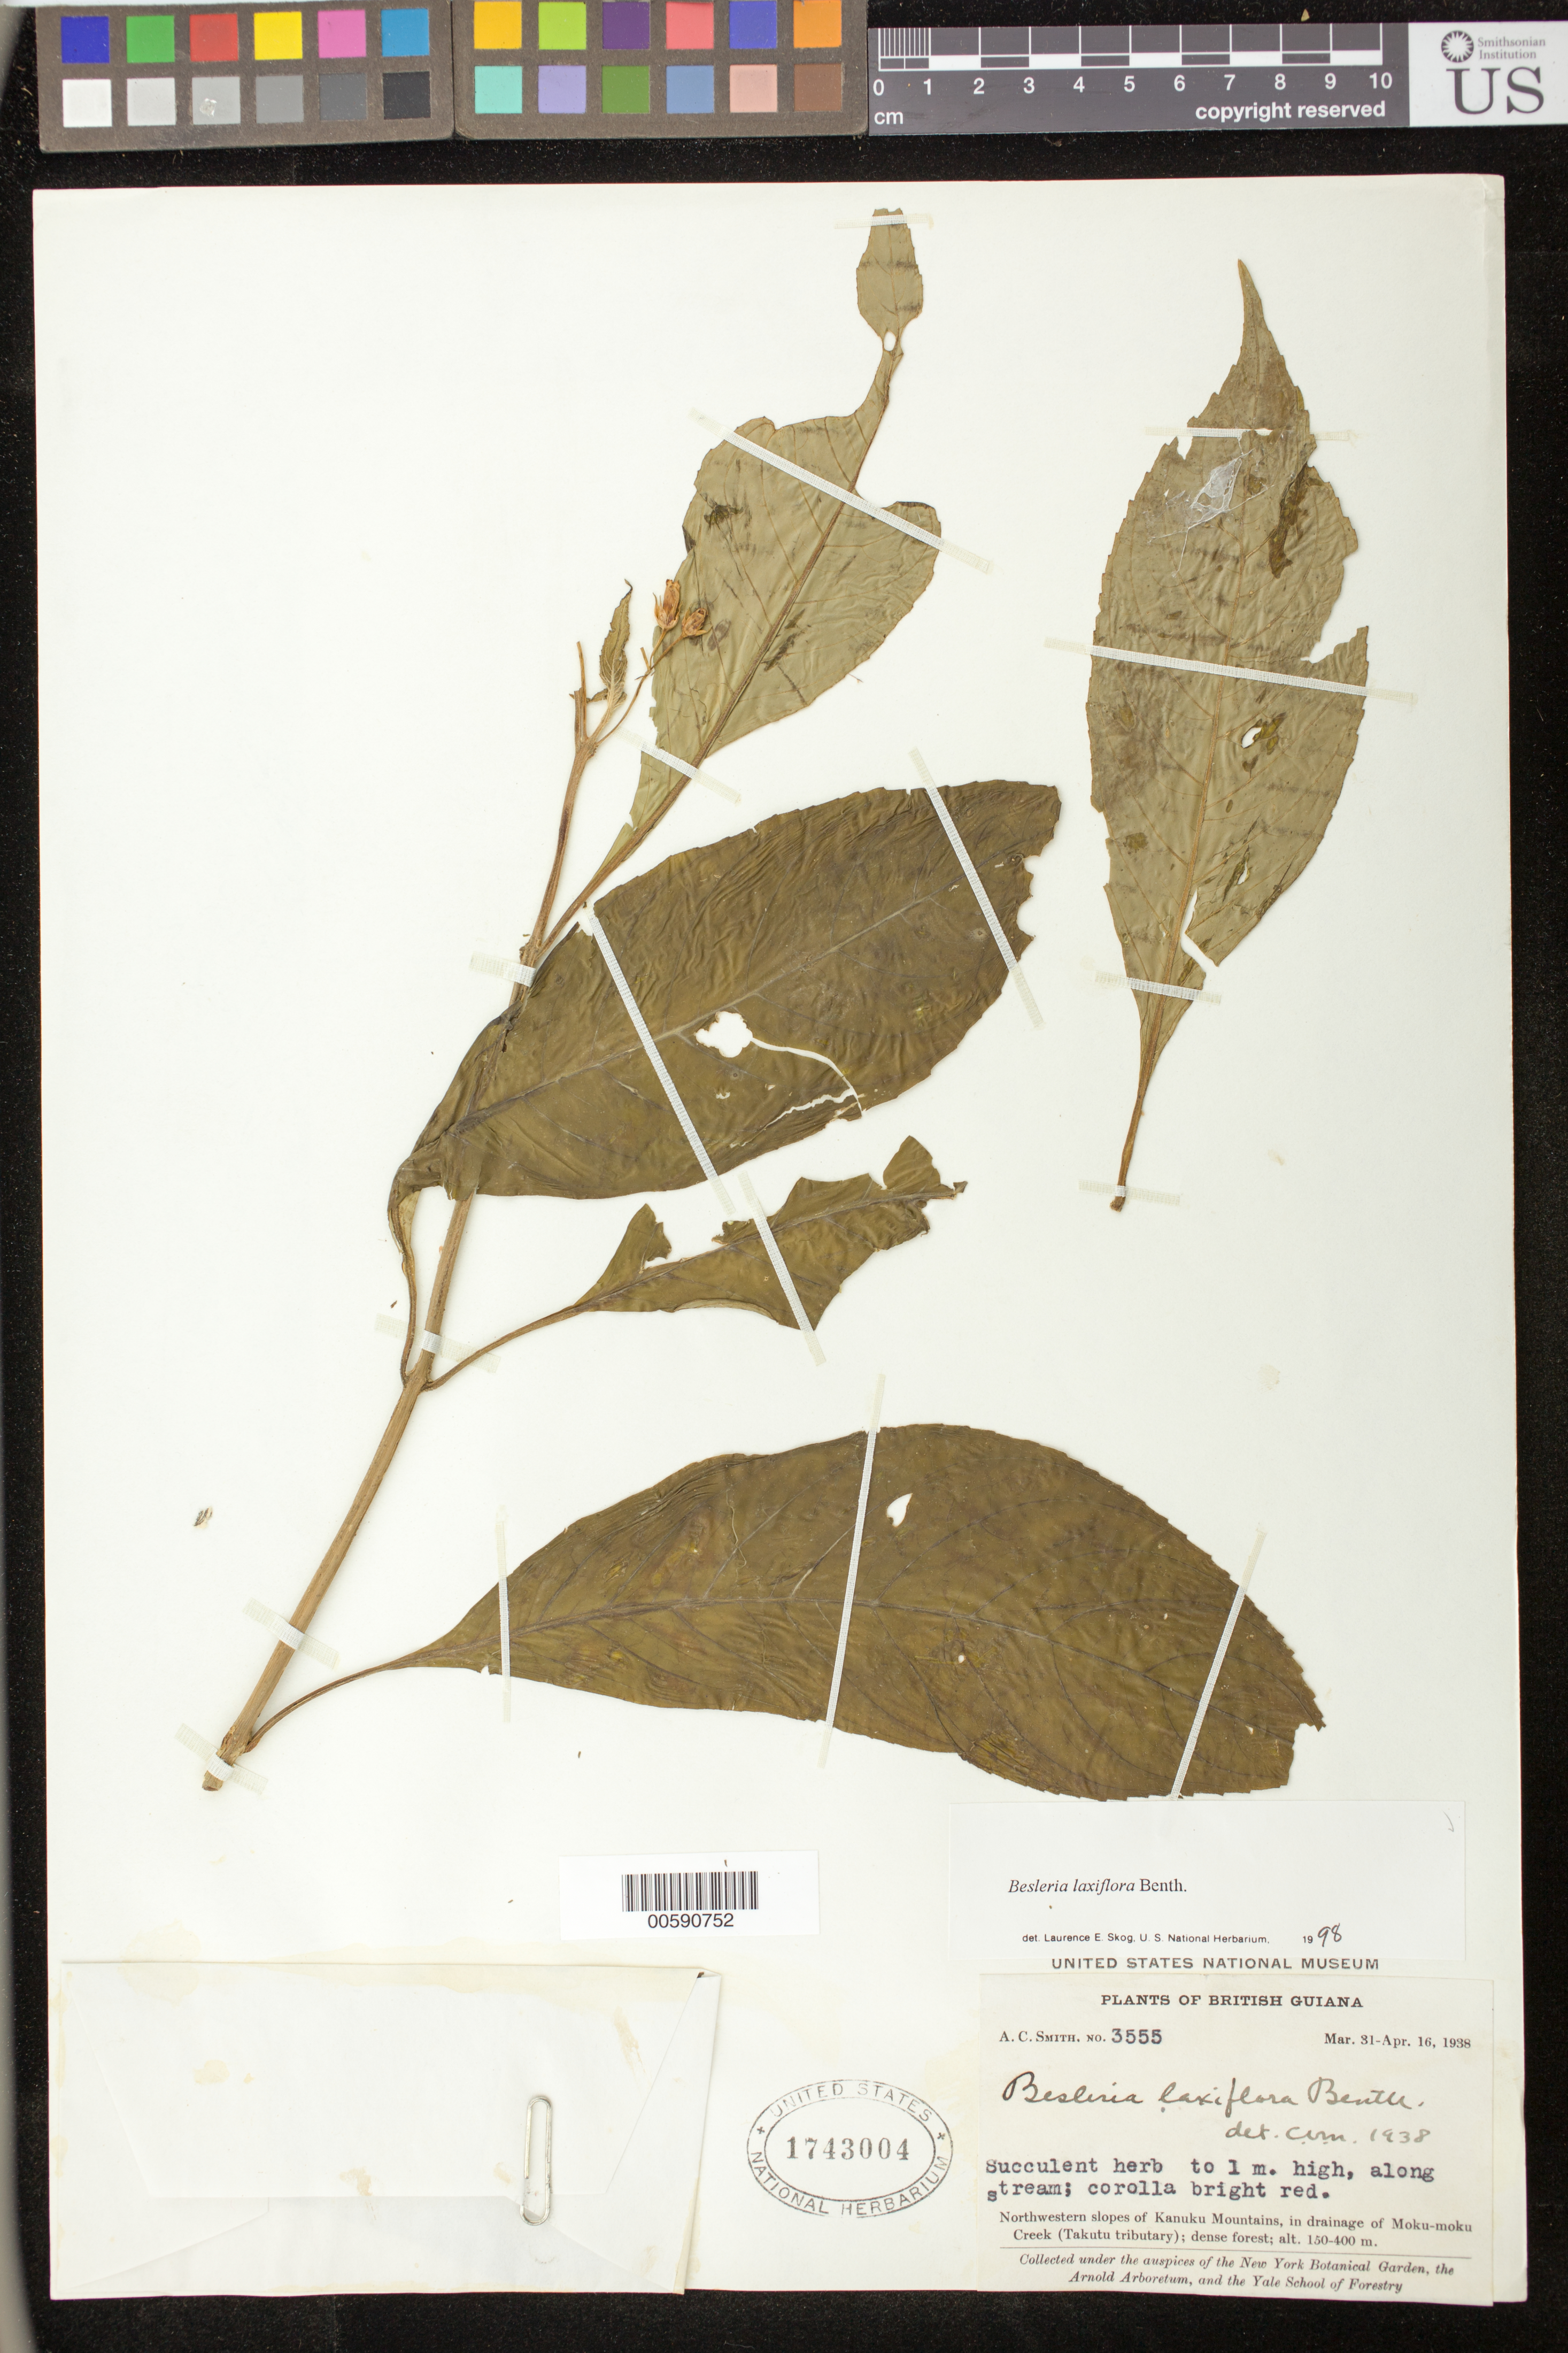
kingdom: Plantae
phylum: Tracheophyta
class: Magnoliopsida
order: Lamiales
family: Gesneriaceae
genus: Besleria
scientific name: Besleria laxiflora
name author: Benth.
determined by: Skog, Laurence E.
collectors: A. C. Smith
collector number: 3555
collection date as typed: Mar-Apr 1938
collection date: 1938-03/1938-04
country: Guyana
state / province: U. Takutu-U. Essequibo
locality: Northwestern slopes of Kanuku Mountains, in drainage of Moku-moku Creek (Takutu tributary)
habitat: Dense forest; along stream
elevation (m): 150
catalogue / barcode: US 1743004